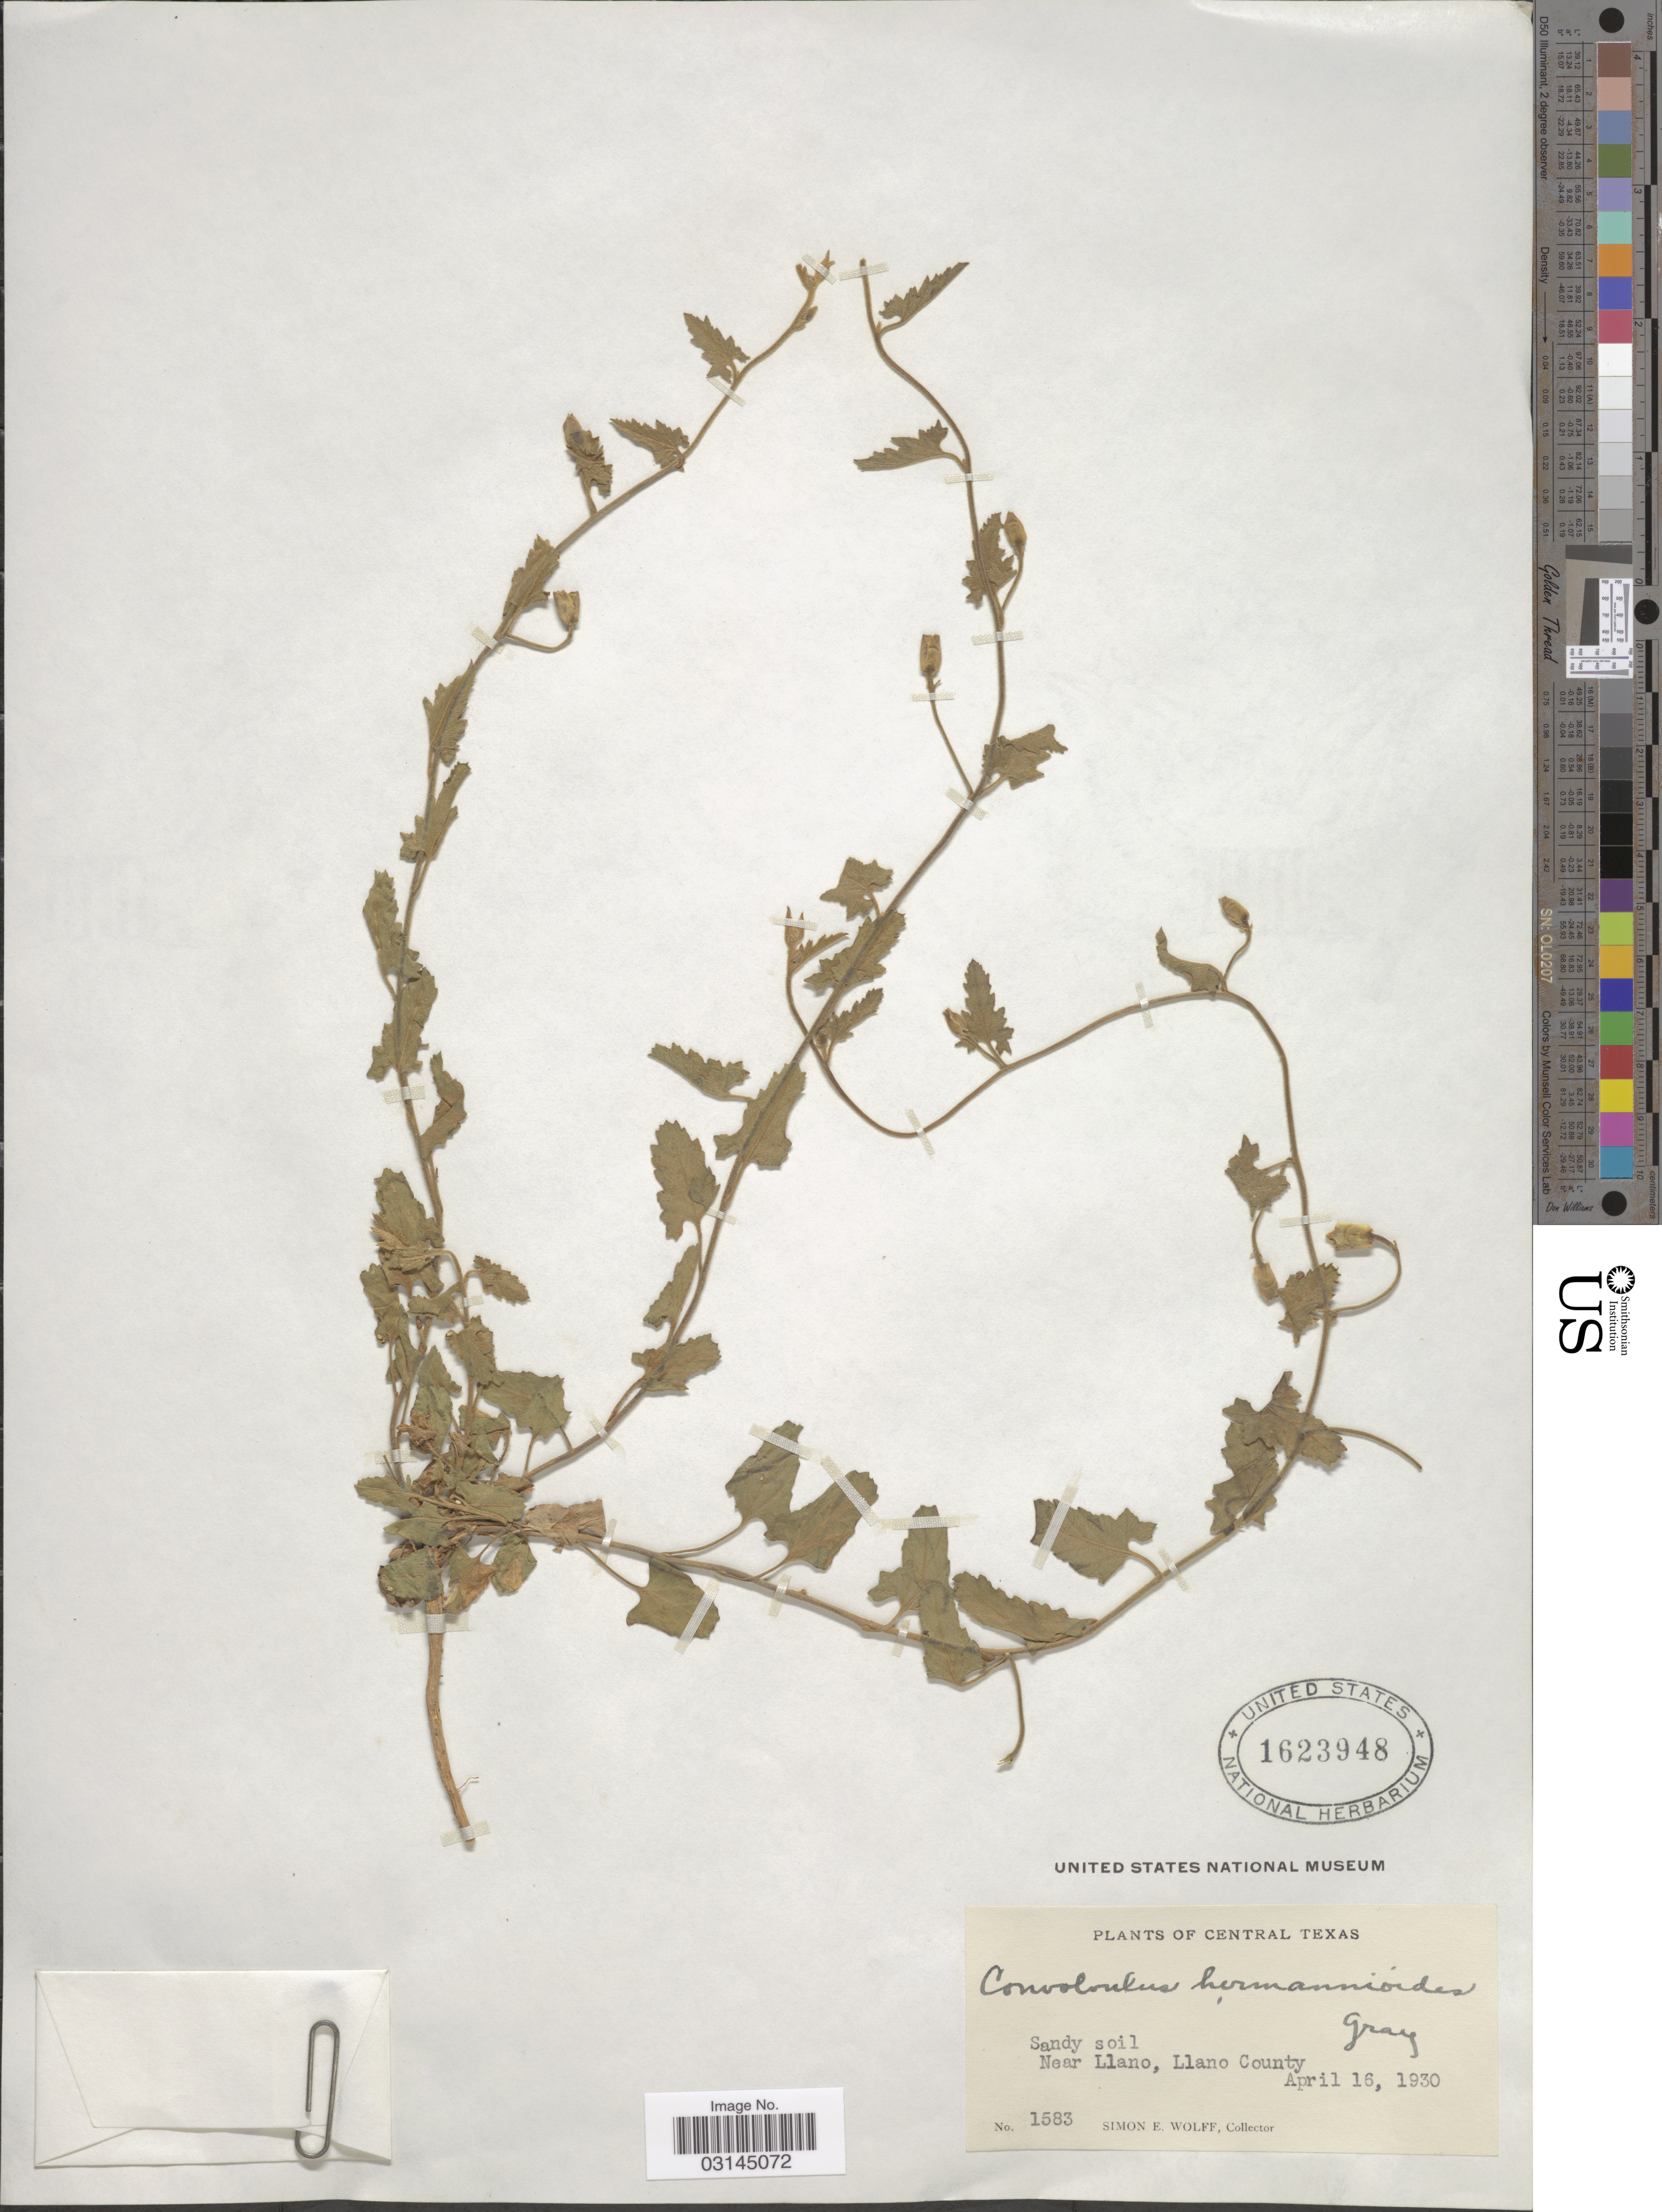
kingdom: Plantae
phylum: Tracheophyta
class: Magnoliopsida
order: Solanales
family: Convolvulaceae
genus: Convolvulus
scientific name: Convolvulus hermannioides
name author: A. Gray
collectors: S. E. Wolff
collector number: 1583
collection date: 1930-04-16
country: United States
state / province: Texas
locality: Central Texas. Near Llano, Llano County.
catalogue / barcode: US 1623948